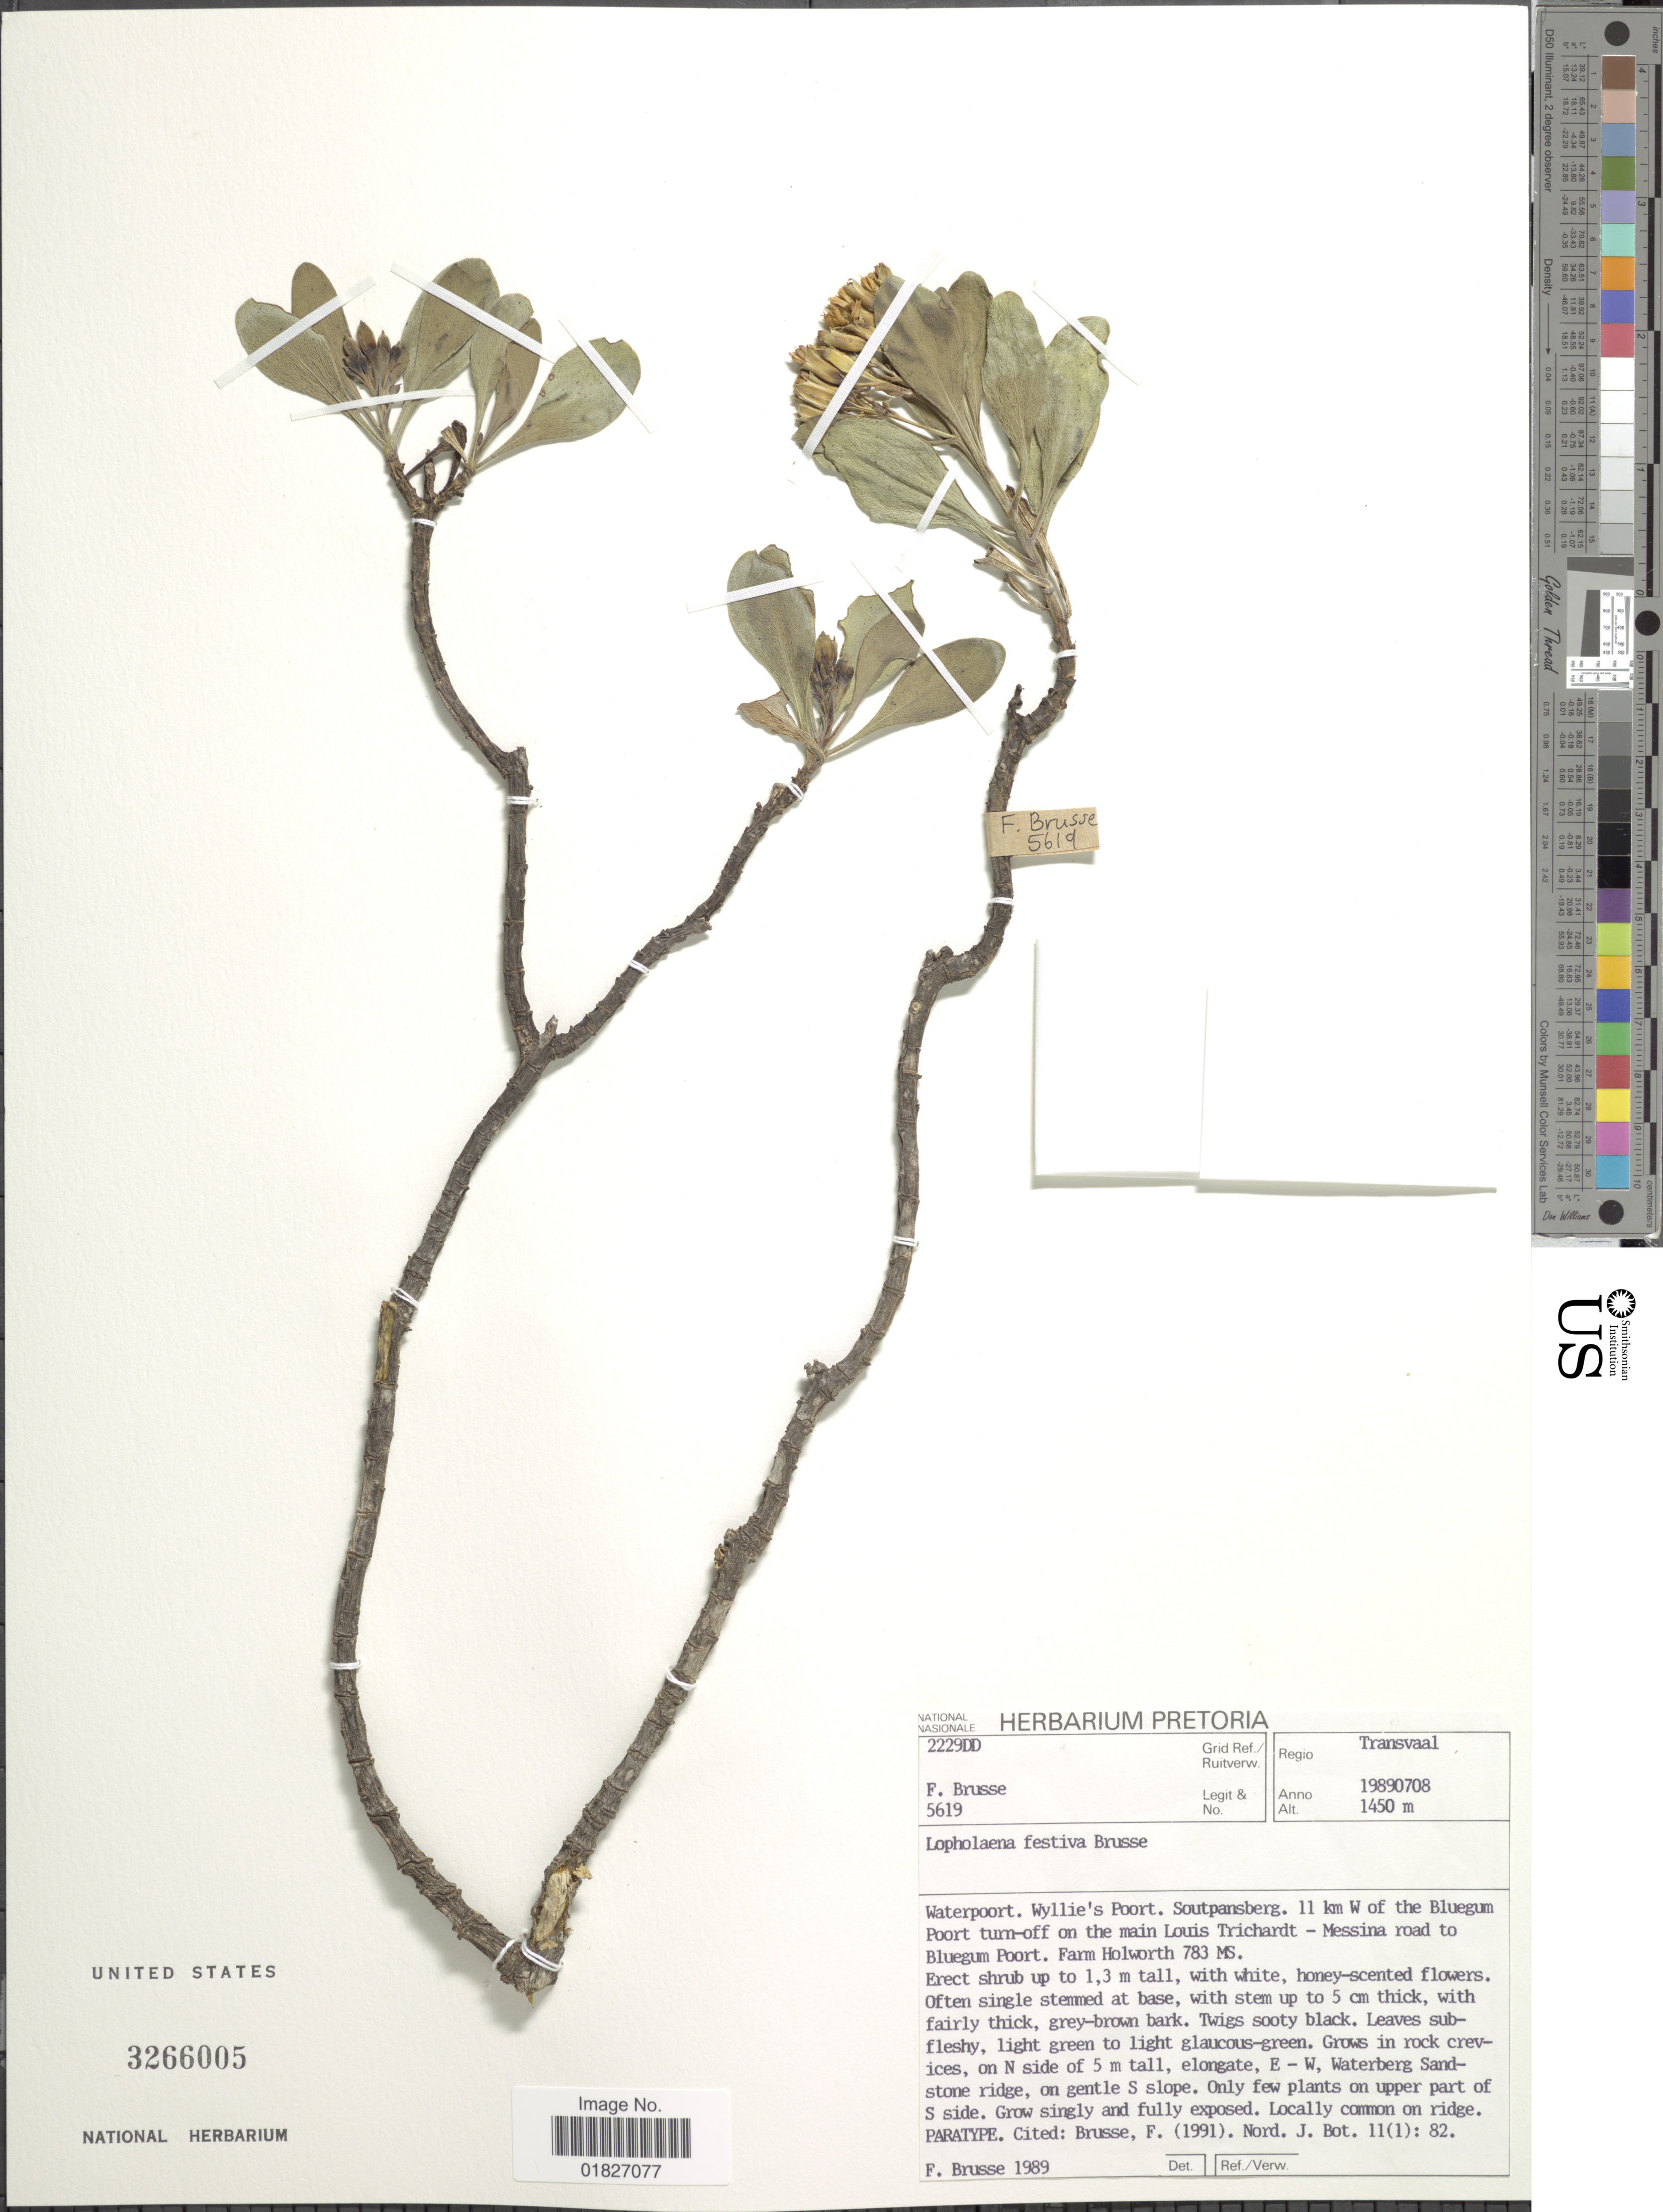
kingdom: Plantae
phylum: Tracheophyta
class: Magnoliopsida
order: Asterales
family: Asteraceae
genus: Lopholaena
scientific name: Lopholaena festiva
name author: Brusse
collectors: F. A. Brusse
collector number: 5619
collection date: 1989-07-08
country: South Africa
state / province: Limpopo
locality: Transvaal, Waterpoort, Wyllie's Poort, Soutpansberg, 11 km W of the Bluegum Poort turn-off on the main Louis Trichardt-Messina road to Bluegum Poort, Farm Holworth 783 MS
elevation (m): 1450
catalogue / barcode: US 3266005